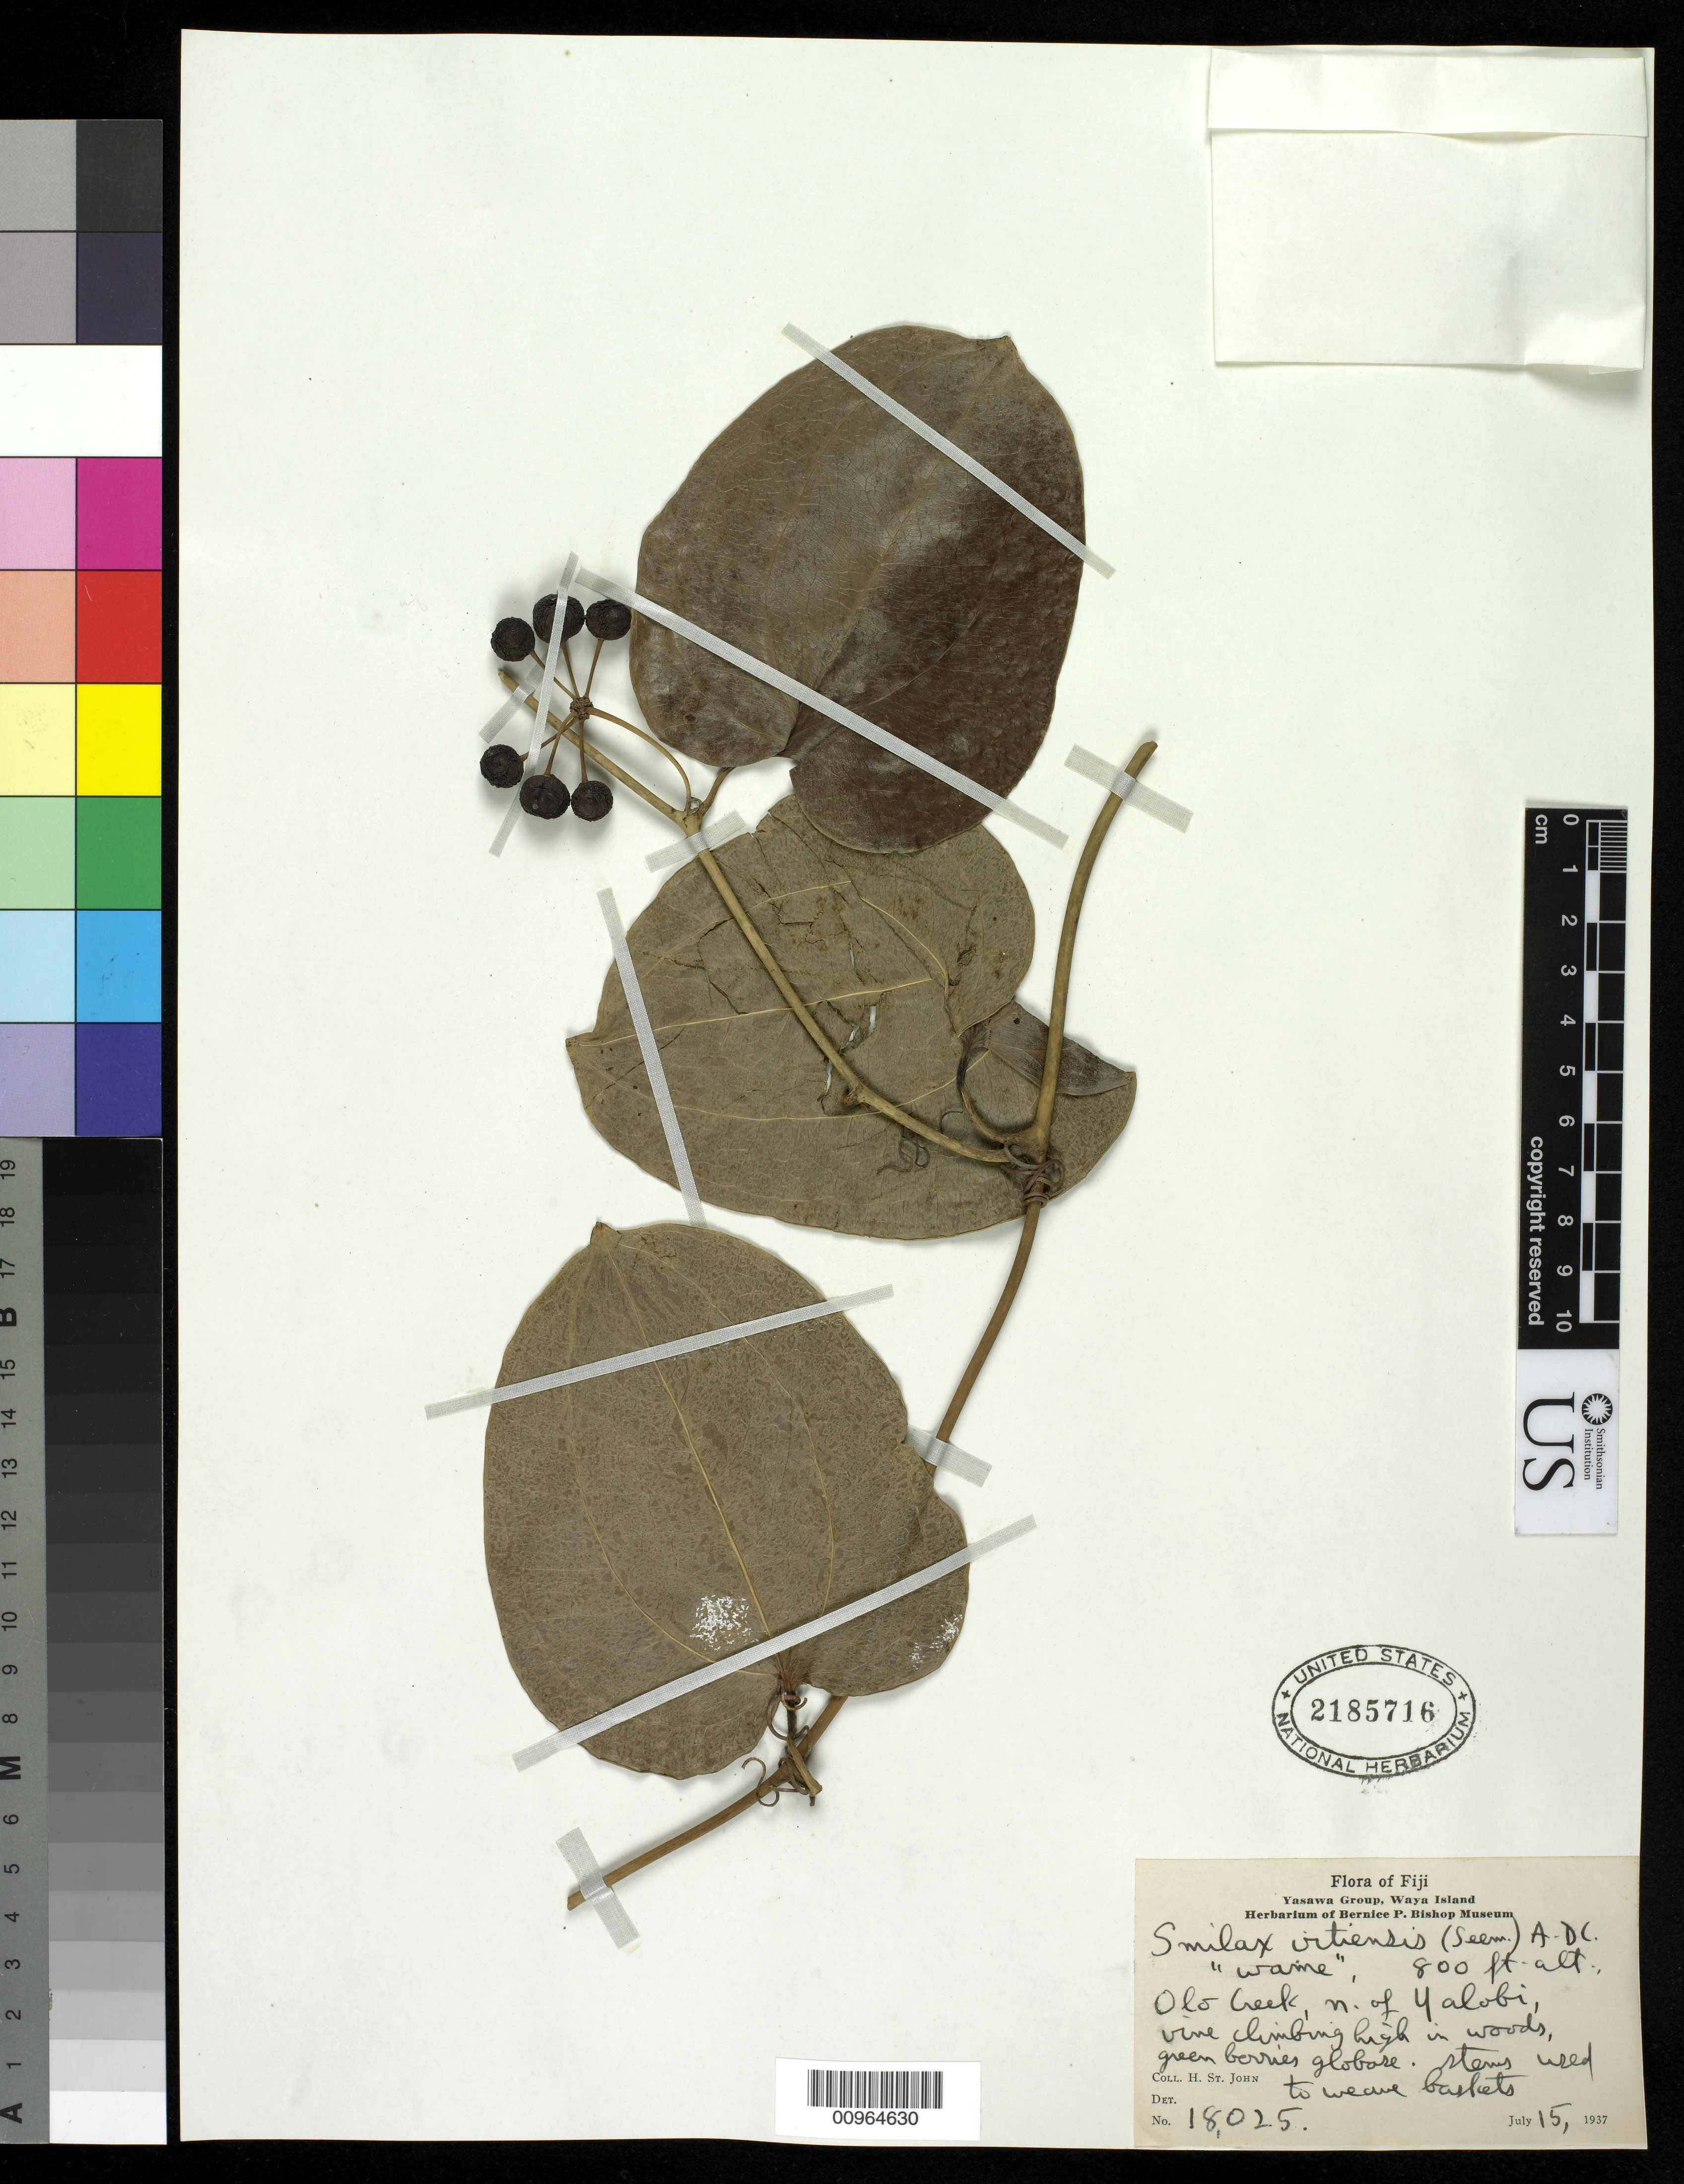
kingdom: Plantae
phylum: Tracheophyta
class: Liliopsida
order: Liliales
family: Smilacaceae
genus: Smilax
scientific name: Smilax vitiensis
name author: (Seem.) A. DC.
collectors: H. St. John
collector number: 18025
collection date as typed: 15 Jul 1937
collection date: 1937-07-15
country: Fiji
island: Waya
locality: Olo Creek, N. of Yalobi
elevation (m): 244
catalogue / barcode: US 2185716